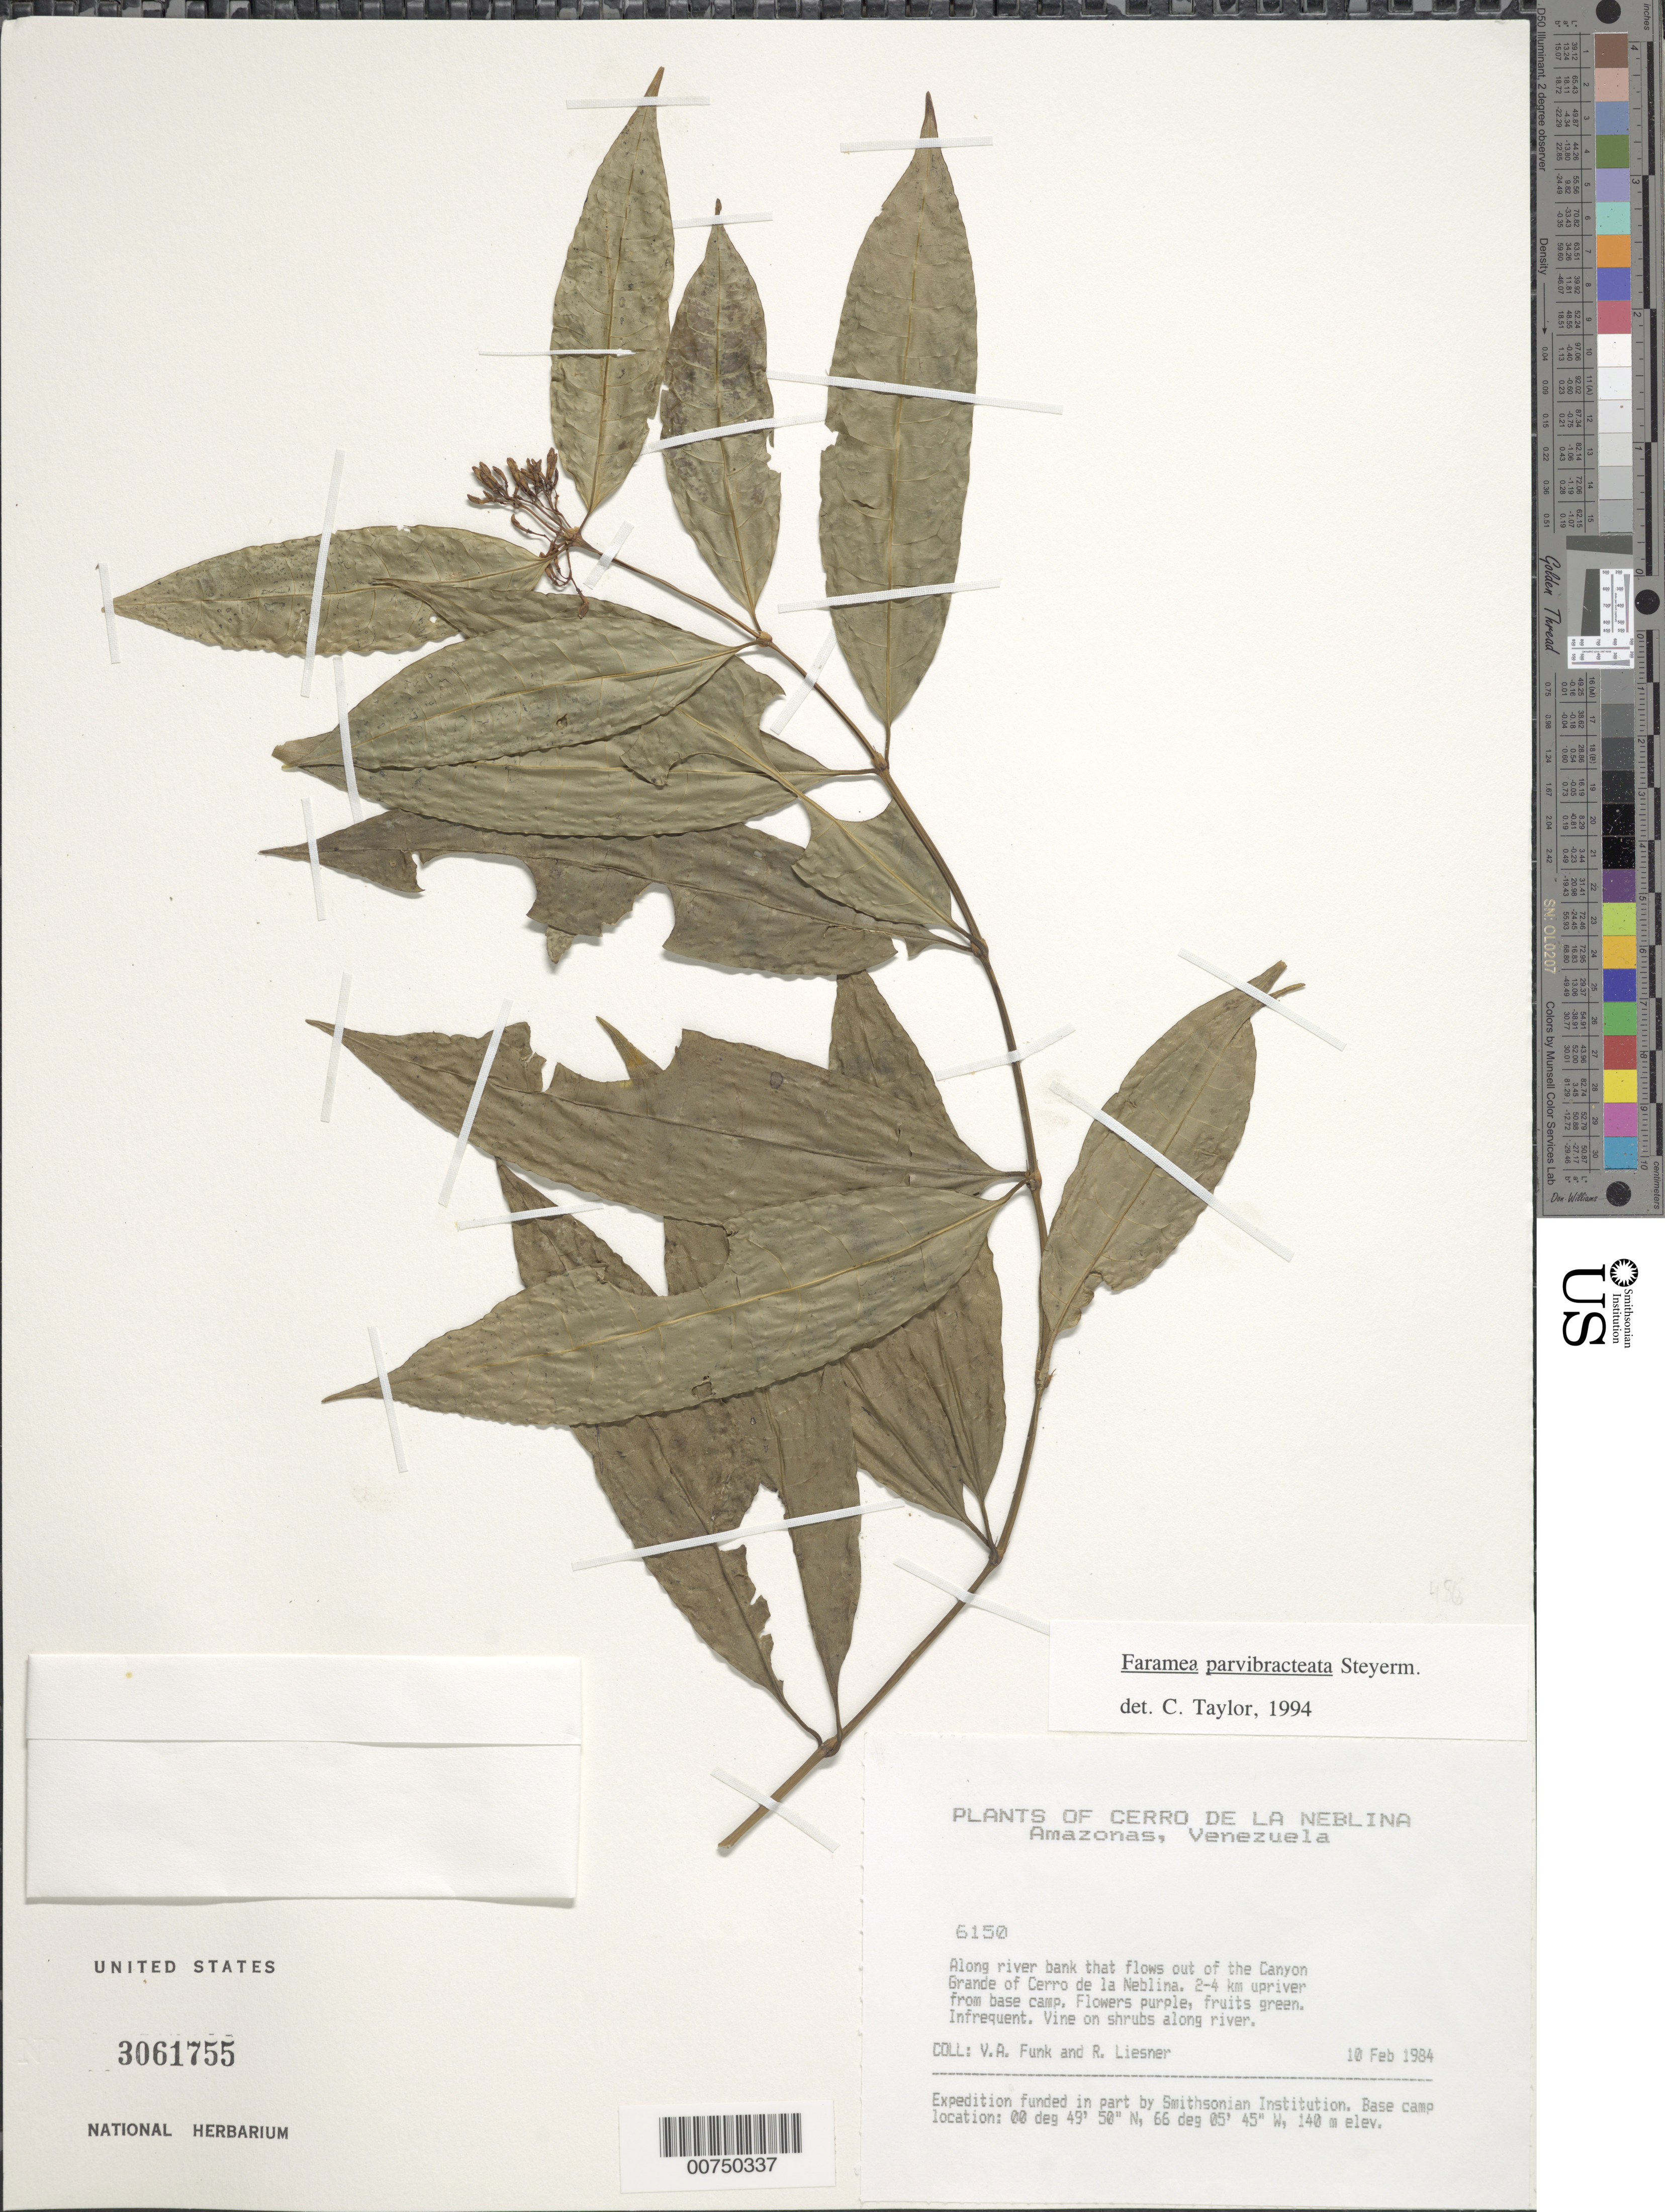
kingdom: Plantae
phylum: Tracheophyta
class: Magnoliopsida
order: Gentianales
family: Rubiaceae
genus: Faramea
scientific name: Faramea parvibractea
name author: Steyerm.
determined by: Taylor, C. U.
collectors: V. Funk & R. L. Liesner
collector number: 6150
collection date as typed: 10-Feb-84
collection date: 1984-02-10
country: Venezuela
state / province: Amazonas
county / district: Río Negro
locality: Canyon Grande, Cerro de la Neblina, 2-4 km upriver from base camp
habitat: Along river bank; on shrubs along river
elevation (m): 140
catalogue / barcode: US 3061755